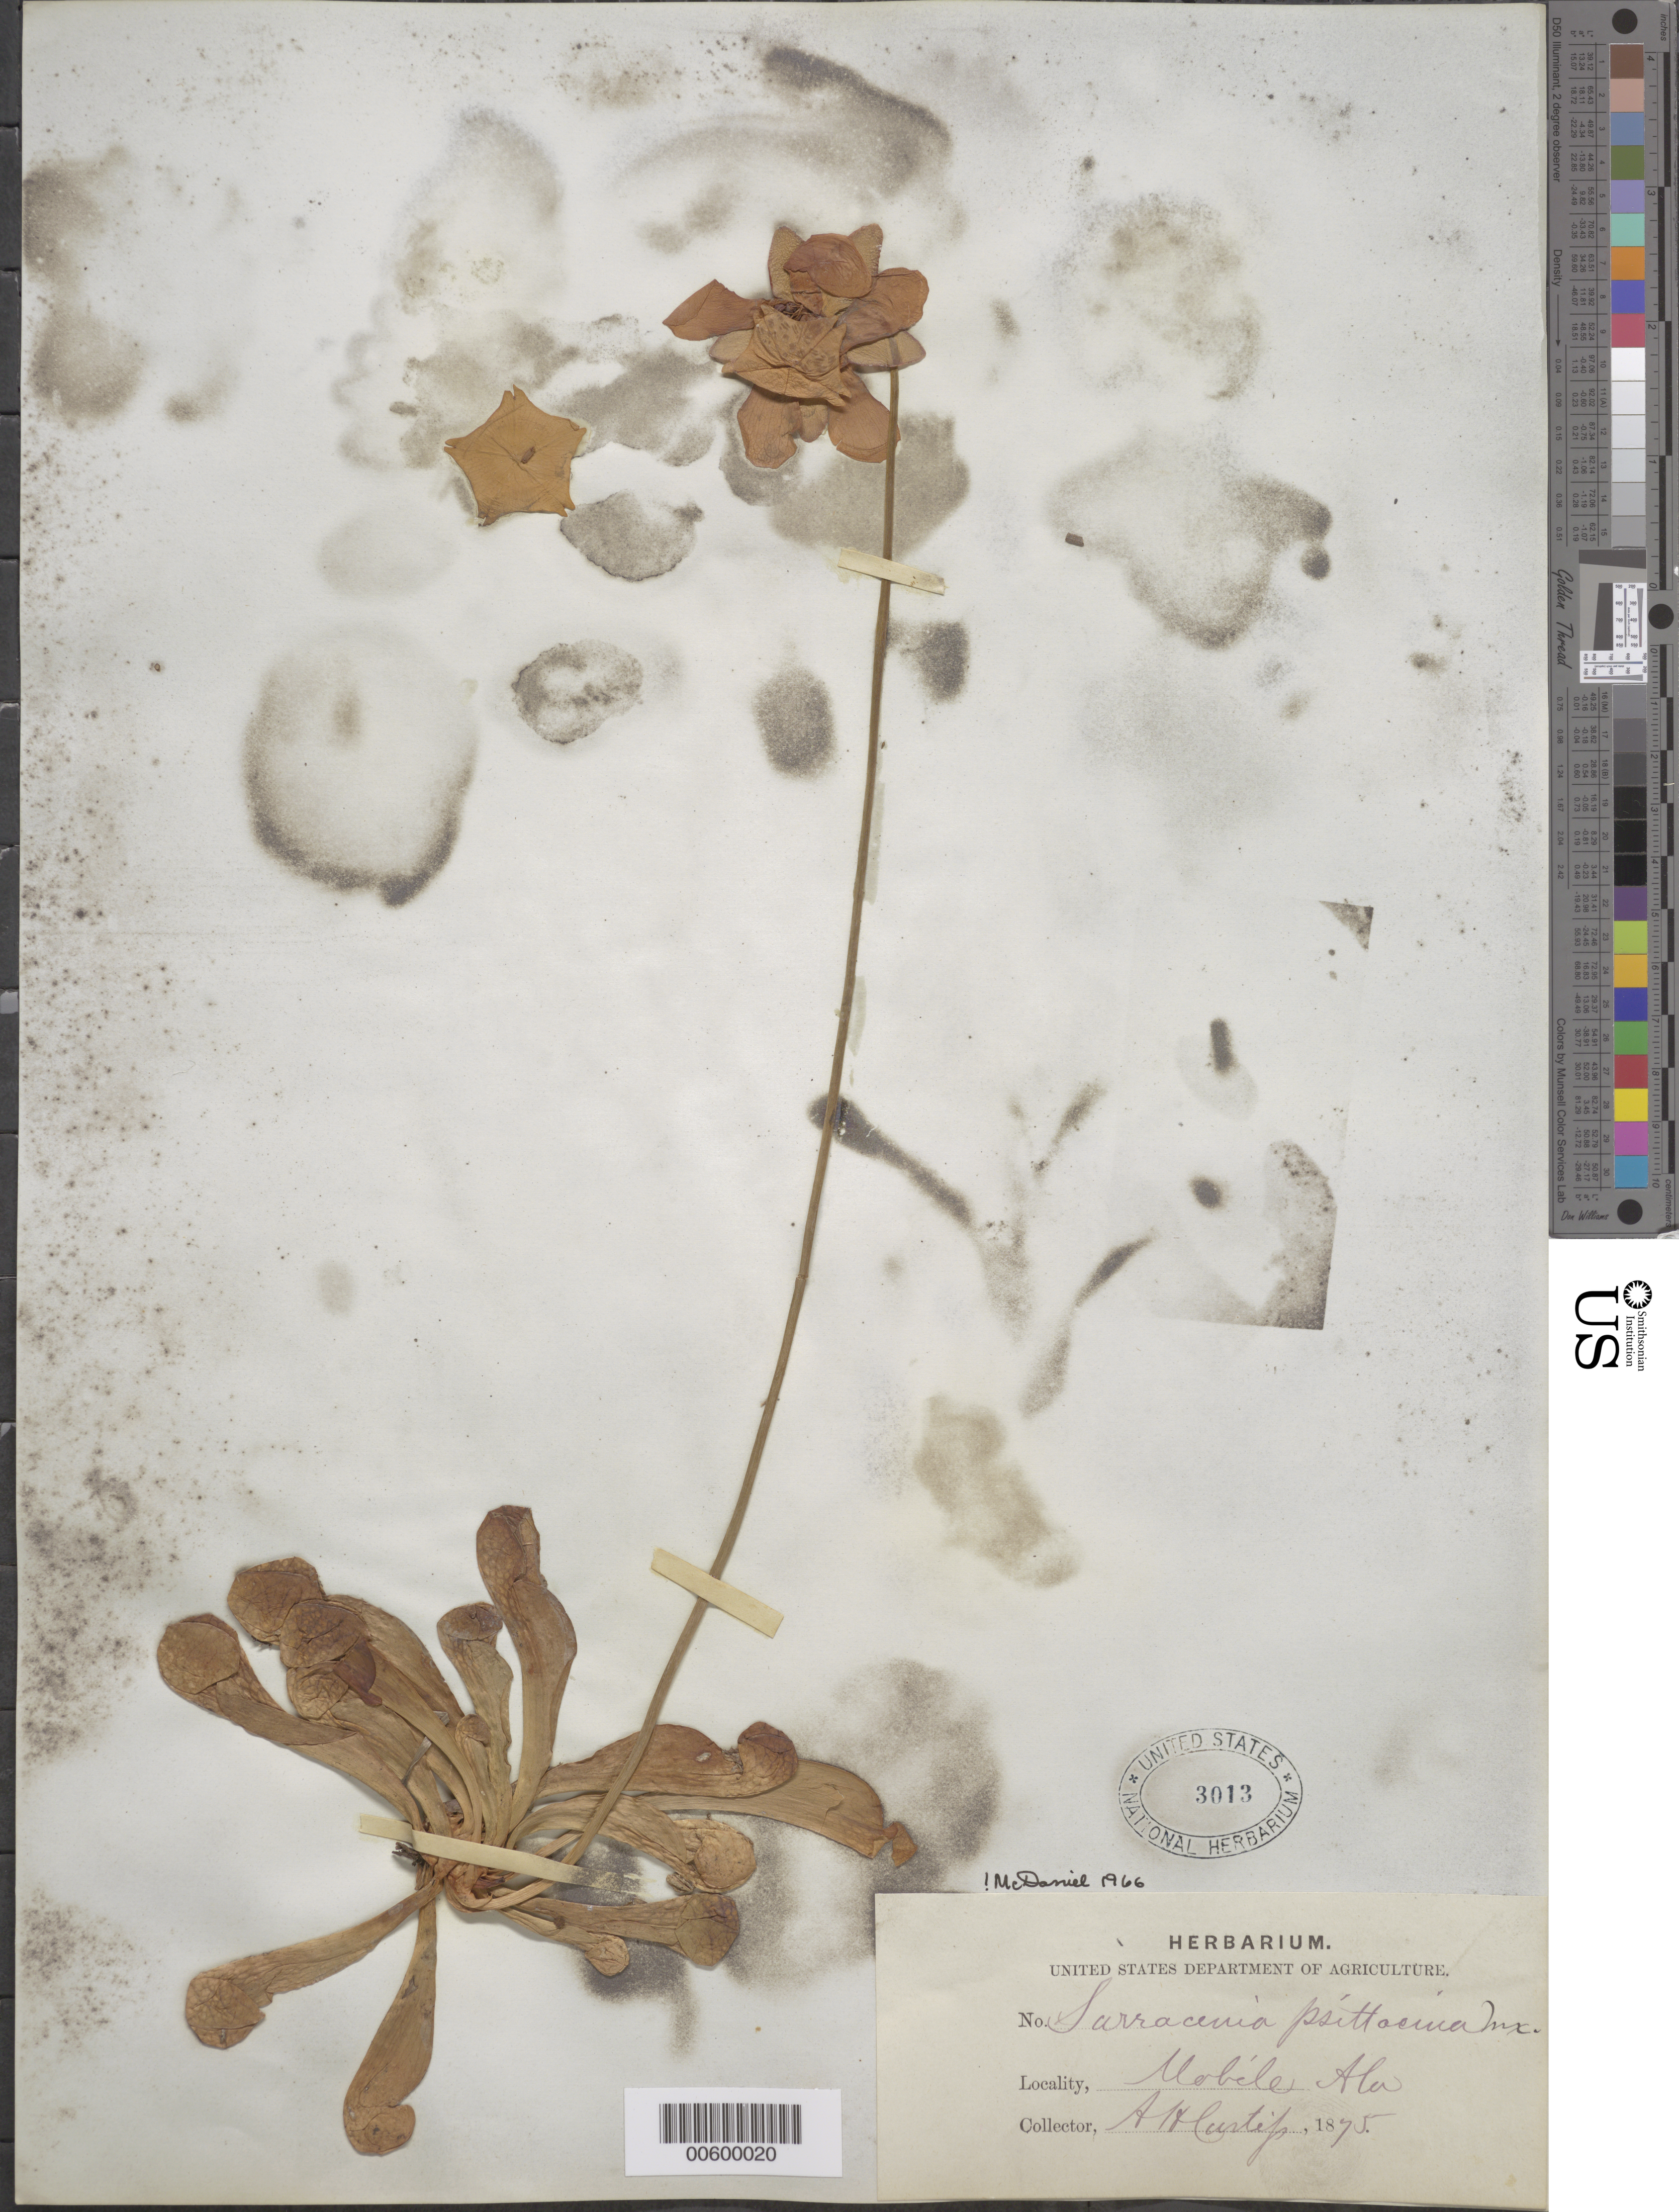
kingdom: Plantae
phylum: Tracheophyta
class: Magnoliopsida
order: Ericales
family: Sarraceniaceae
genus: Sarracenia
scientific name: Sarracenia psittacina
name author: Michx.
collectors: A. H. Curtiss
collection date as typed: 1875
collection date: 1875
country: United States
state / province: Alabama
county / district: Mobile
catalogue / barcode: US 3013